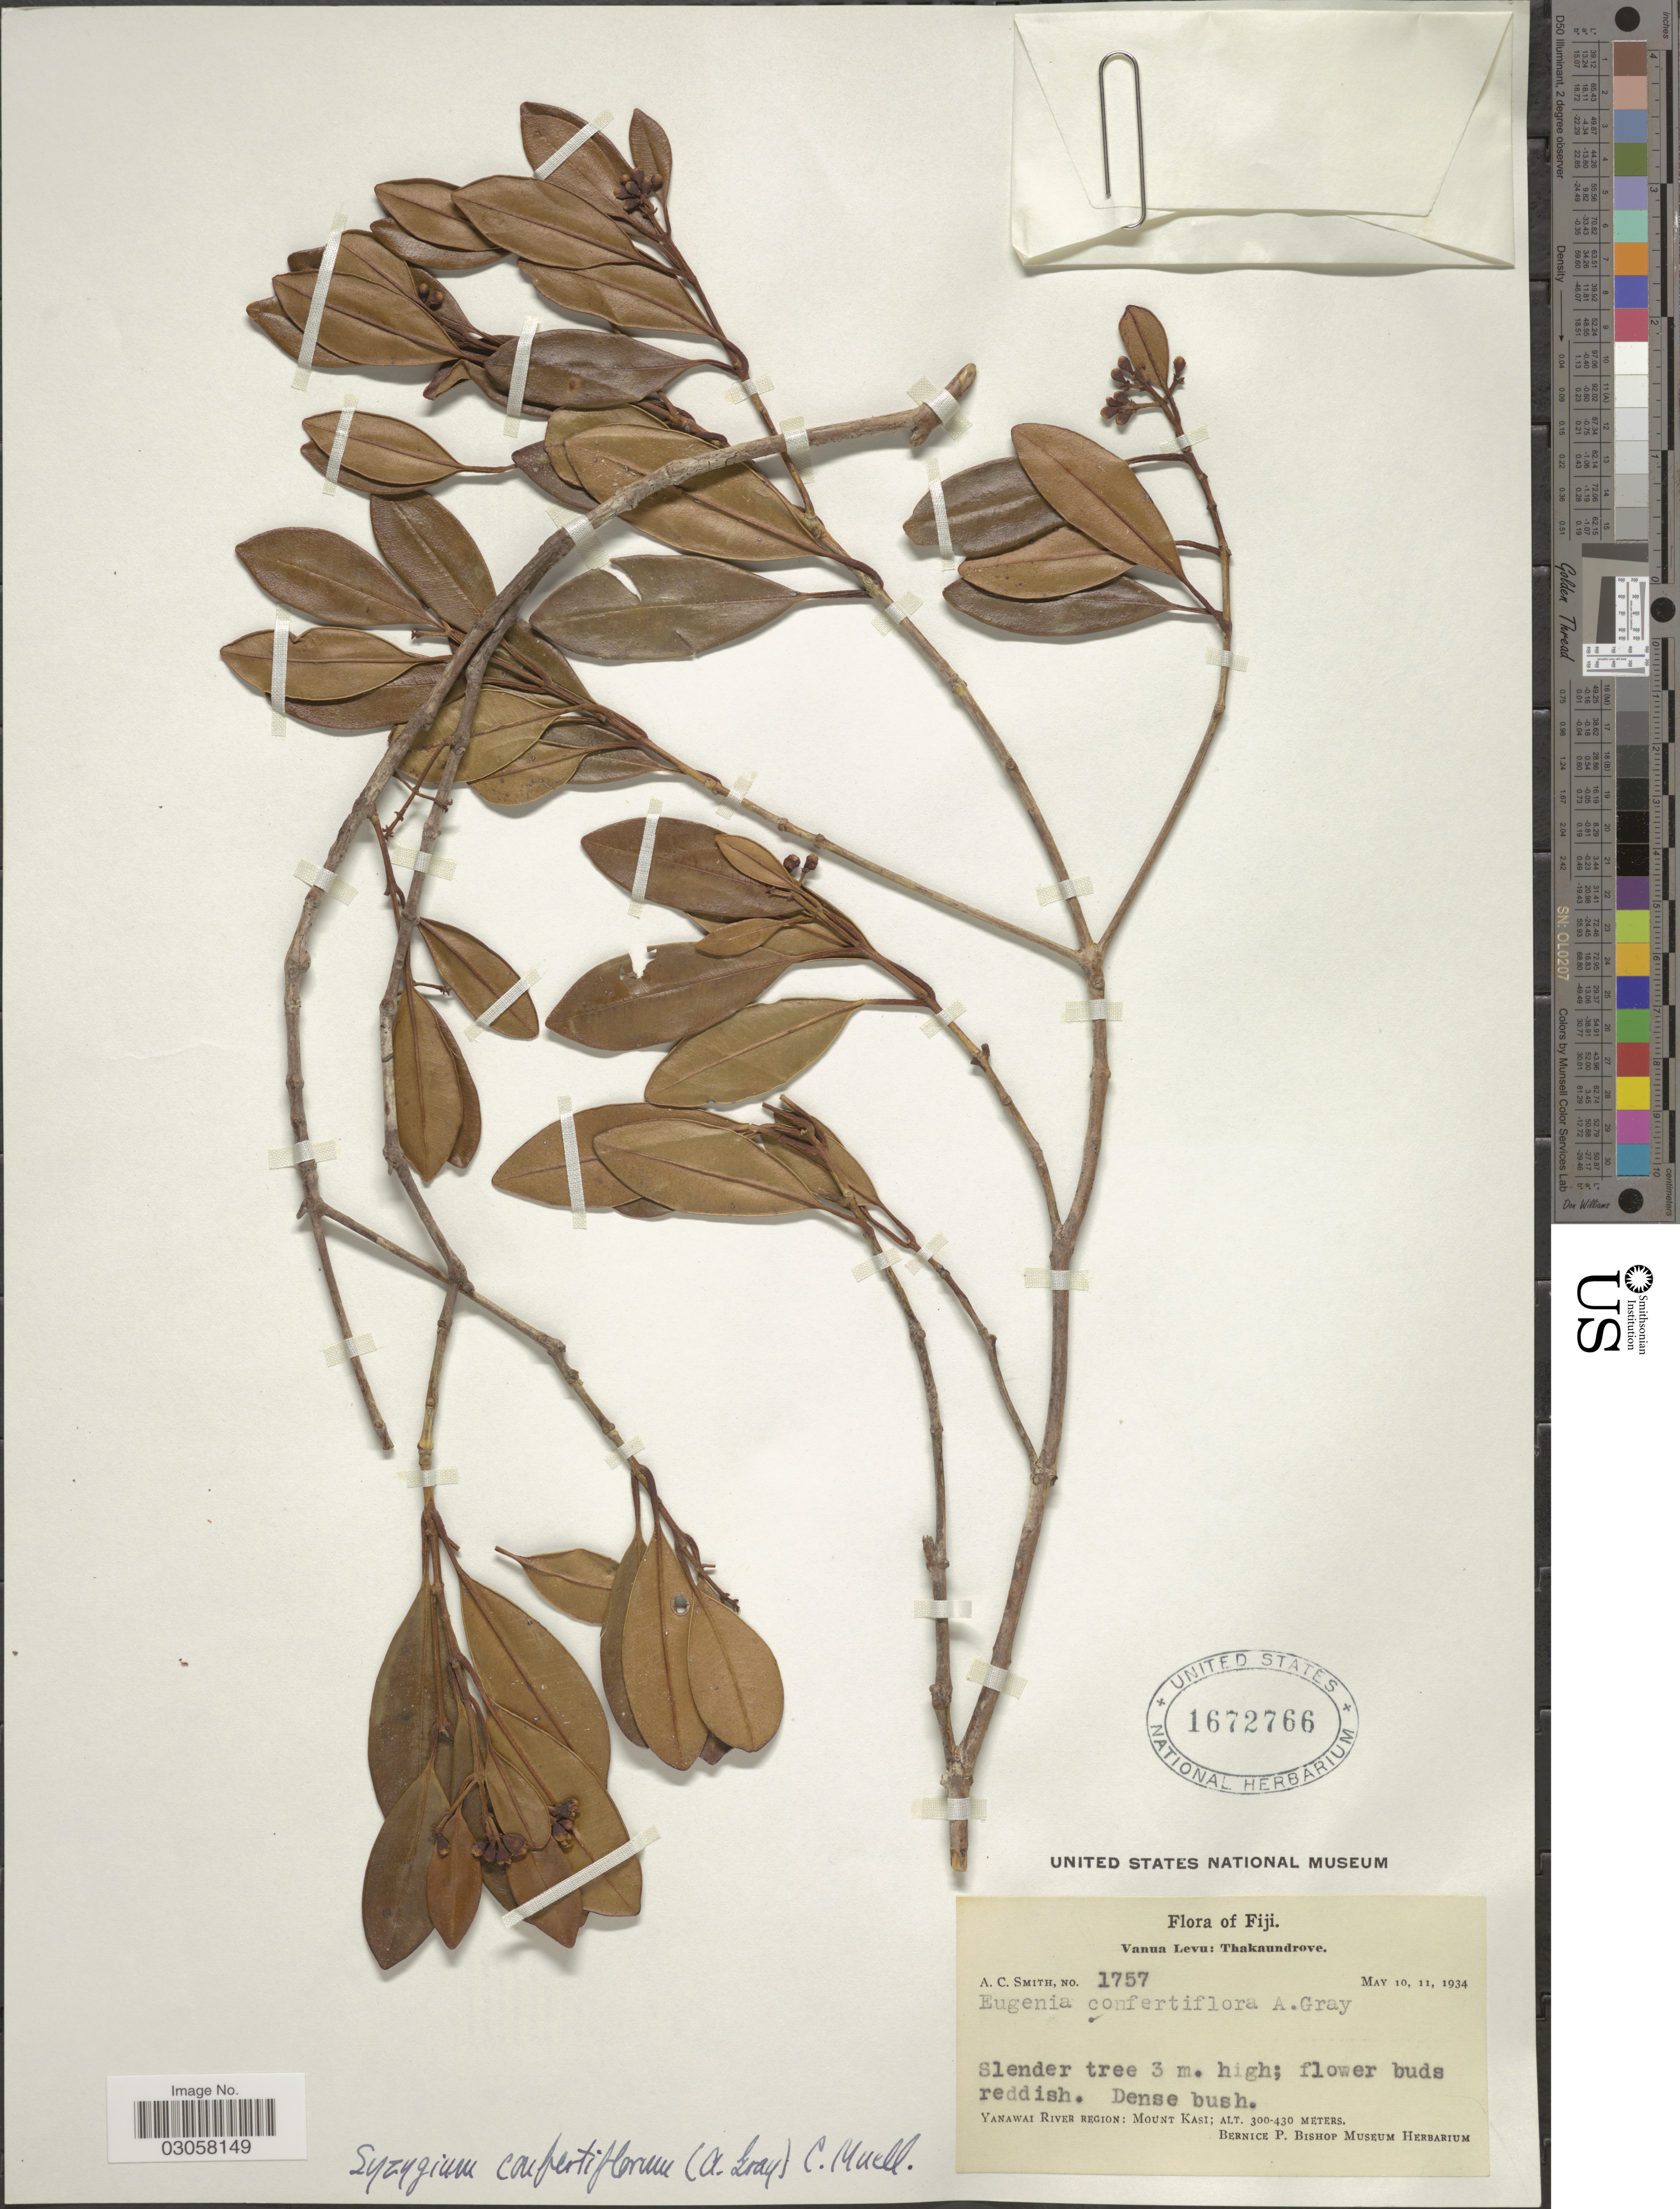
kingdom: Plantae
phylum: Tracheophyta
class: Magnoliopsida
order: Myrtales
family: Myrtaceae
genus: Syzygium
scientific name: Syzygium confertiflorum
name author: (A. Gray) Mueller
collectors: A. C. Smith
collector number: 1957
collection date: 1934-05-10/1934-05-11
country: Fiji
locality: Vanua Levu: Thakaundrove. Yanawai River Region: Mount Kasi.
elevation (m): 300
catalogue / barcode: US 1672766